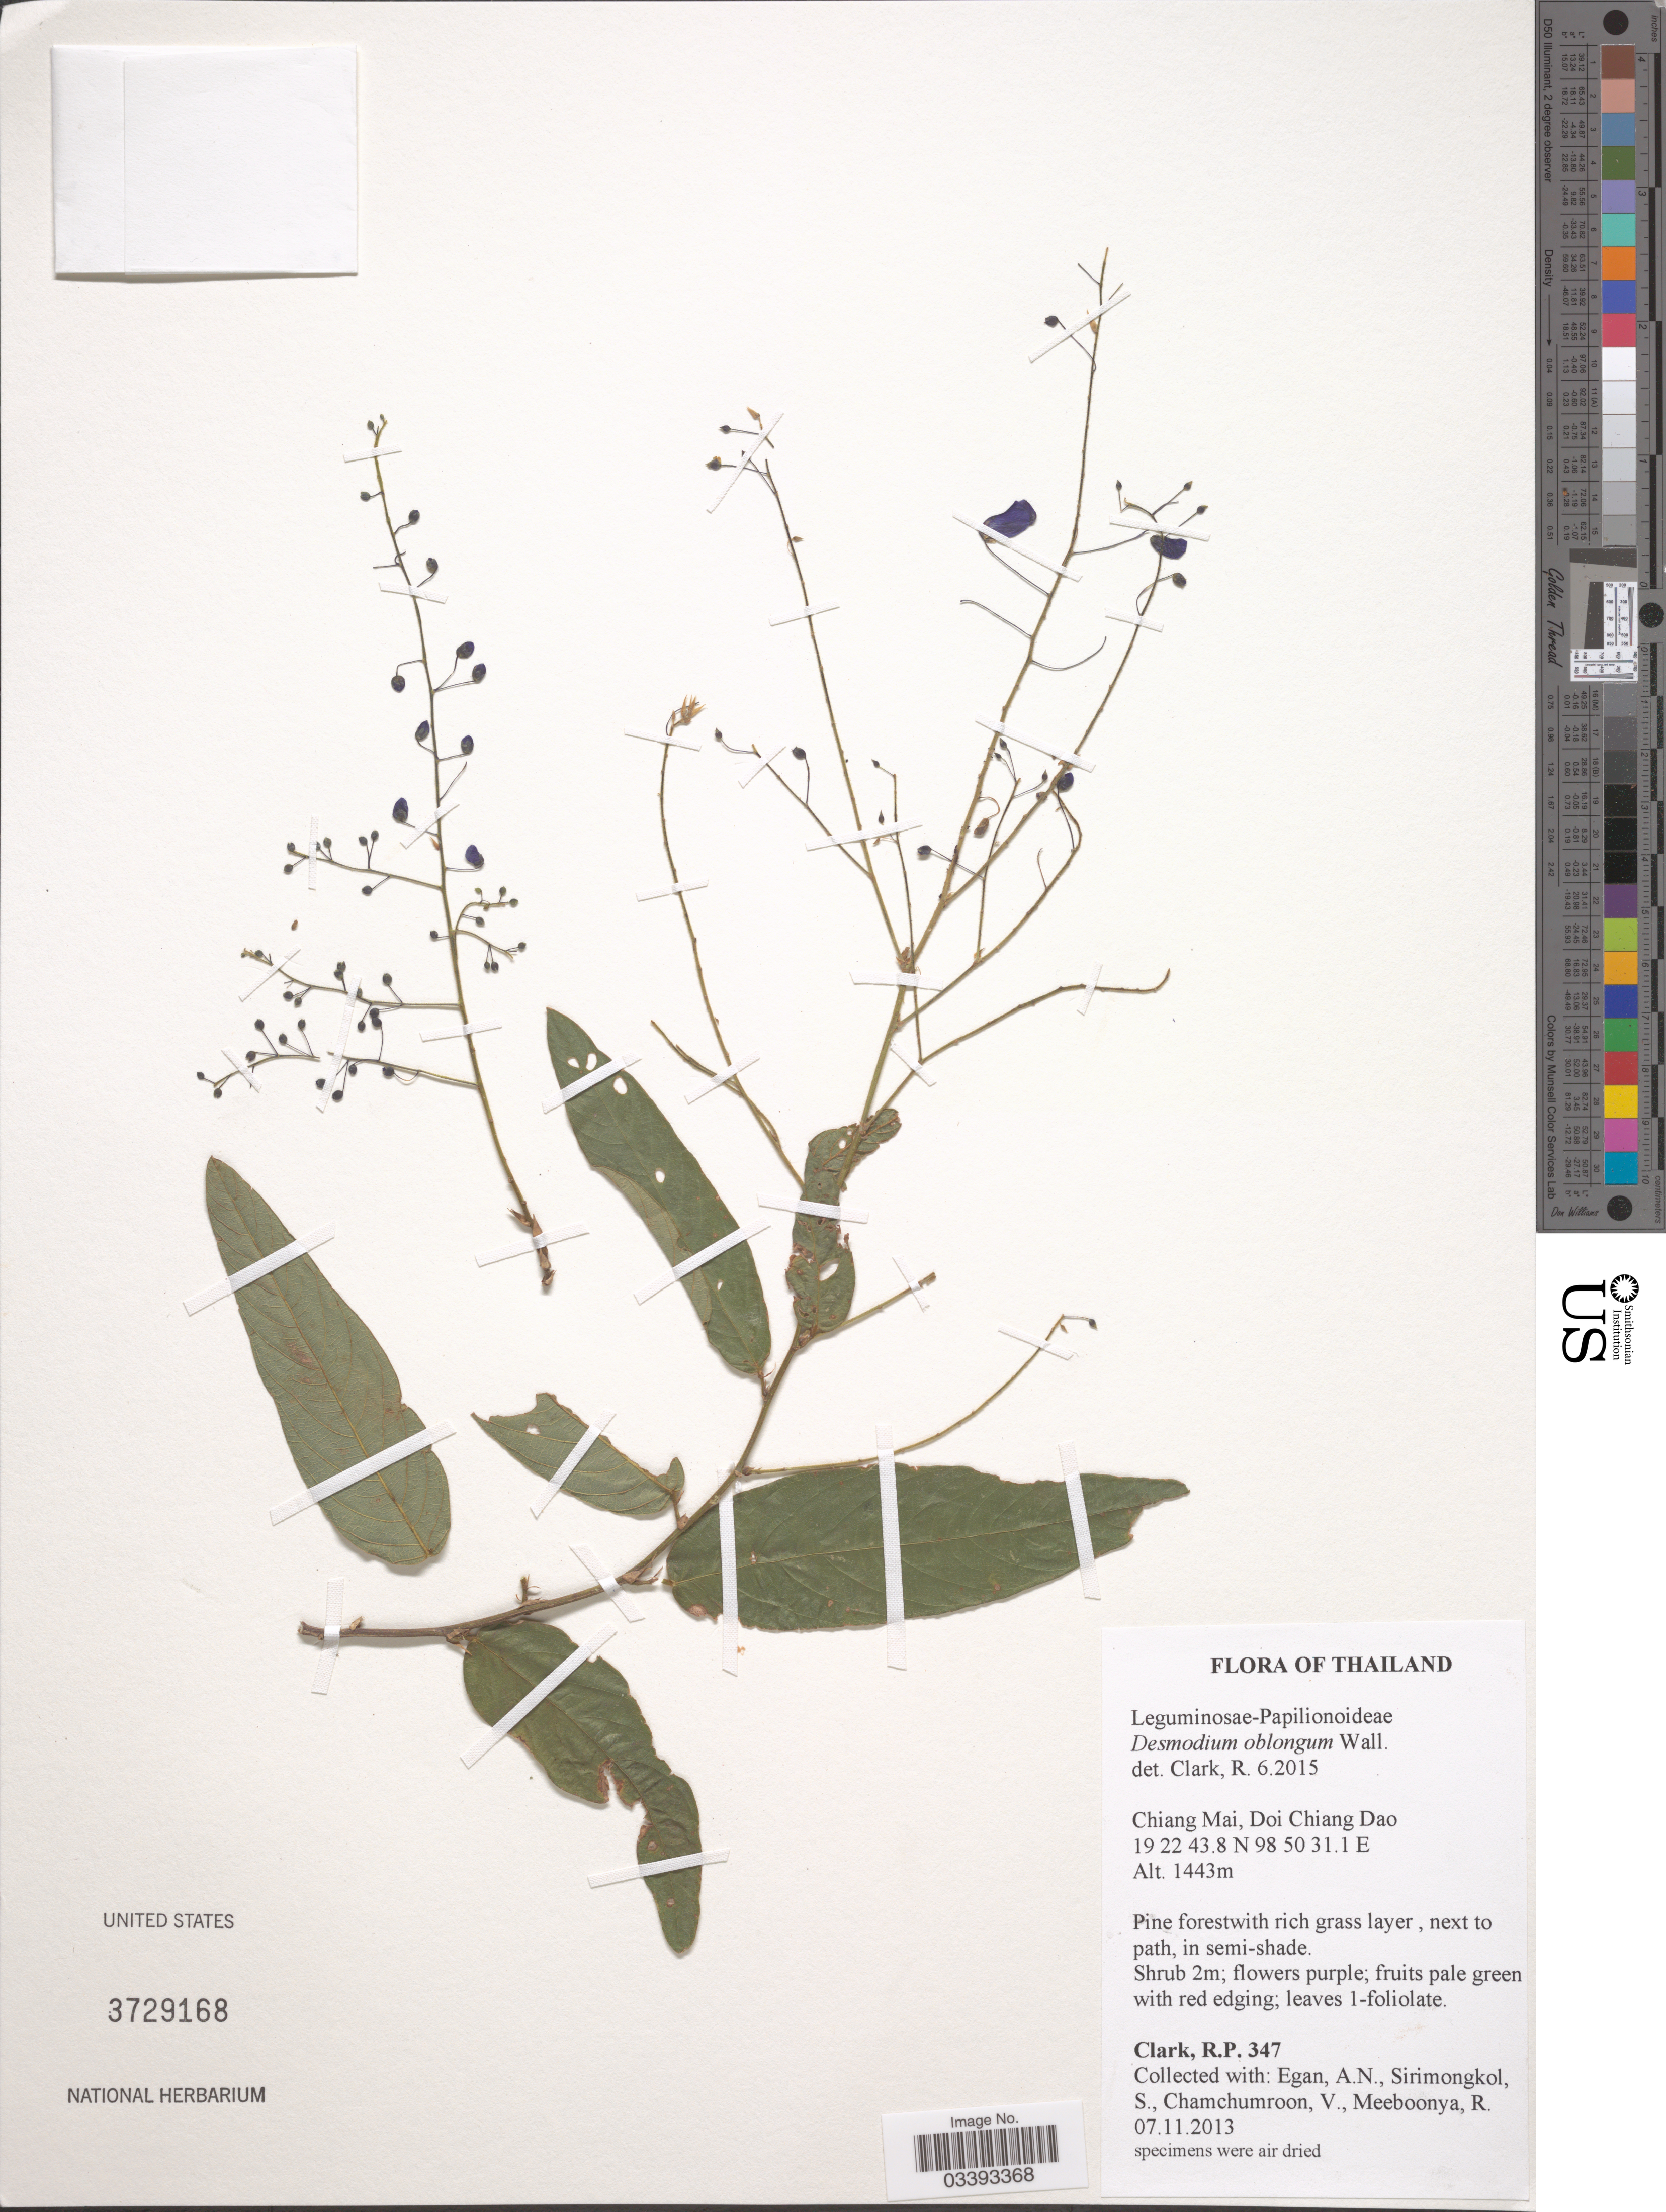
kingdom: Plantae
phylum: Tracheophyta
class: Magnoliopsida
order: Fabales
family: Fabaceae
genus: Uraria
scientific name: Uraria oblonga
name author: (Wall. ex Benth.) H. Ohashi & K. Ohashi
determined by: Strong, Mark T., (BOT), Smithsonian Institution - National Museum of Natural History (UNITED STATES)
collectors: R. P. Clark, A. N. Egan, S. Sirimongkol, V. Chamchumroon & R. Meeboonya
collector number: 347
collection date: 2013-11-07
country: Thailand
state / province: Chiang Mai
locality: Doi Chiang Dao.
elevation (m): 1443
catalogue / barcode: US 3729168